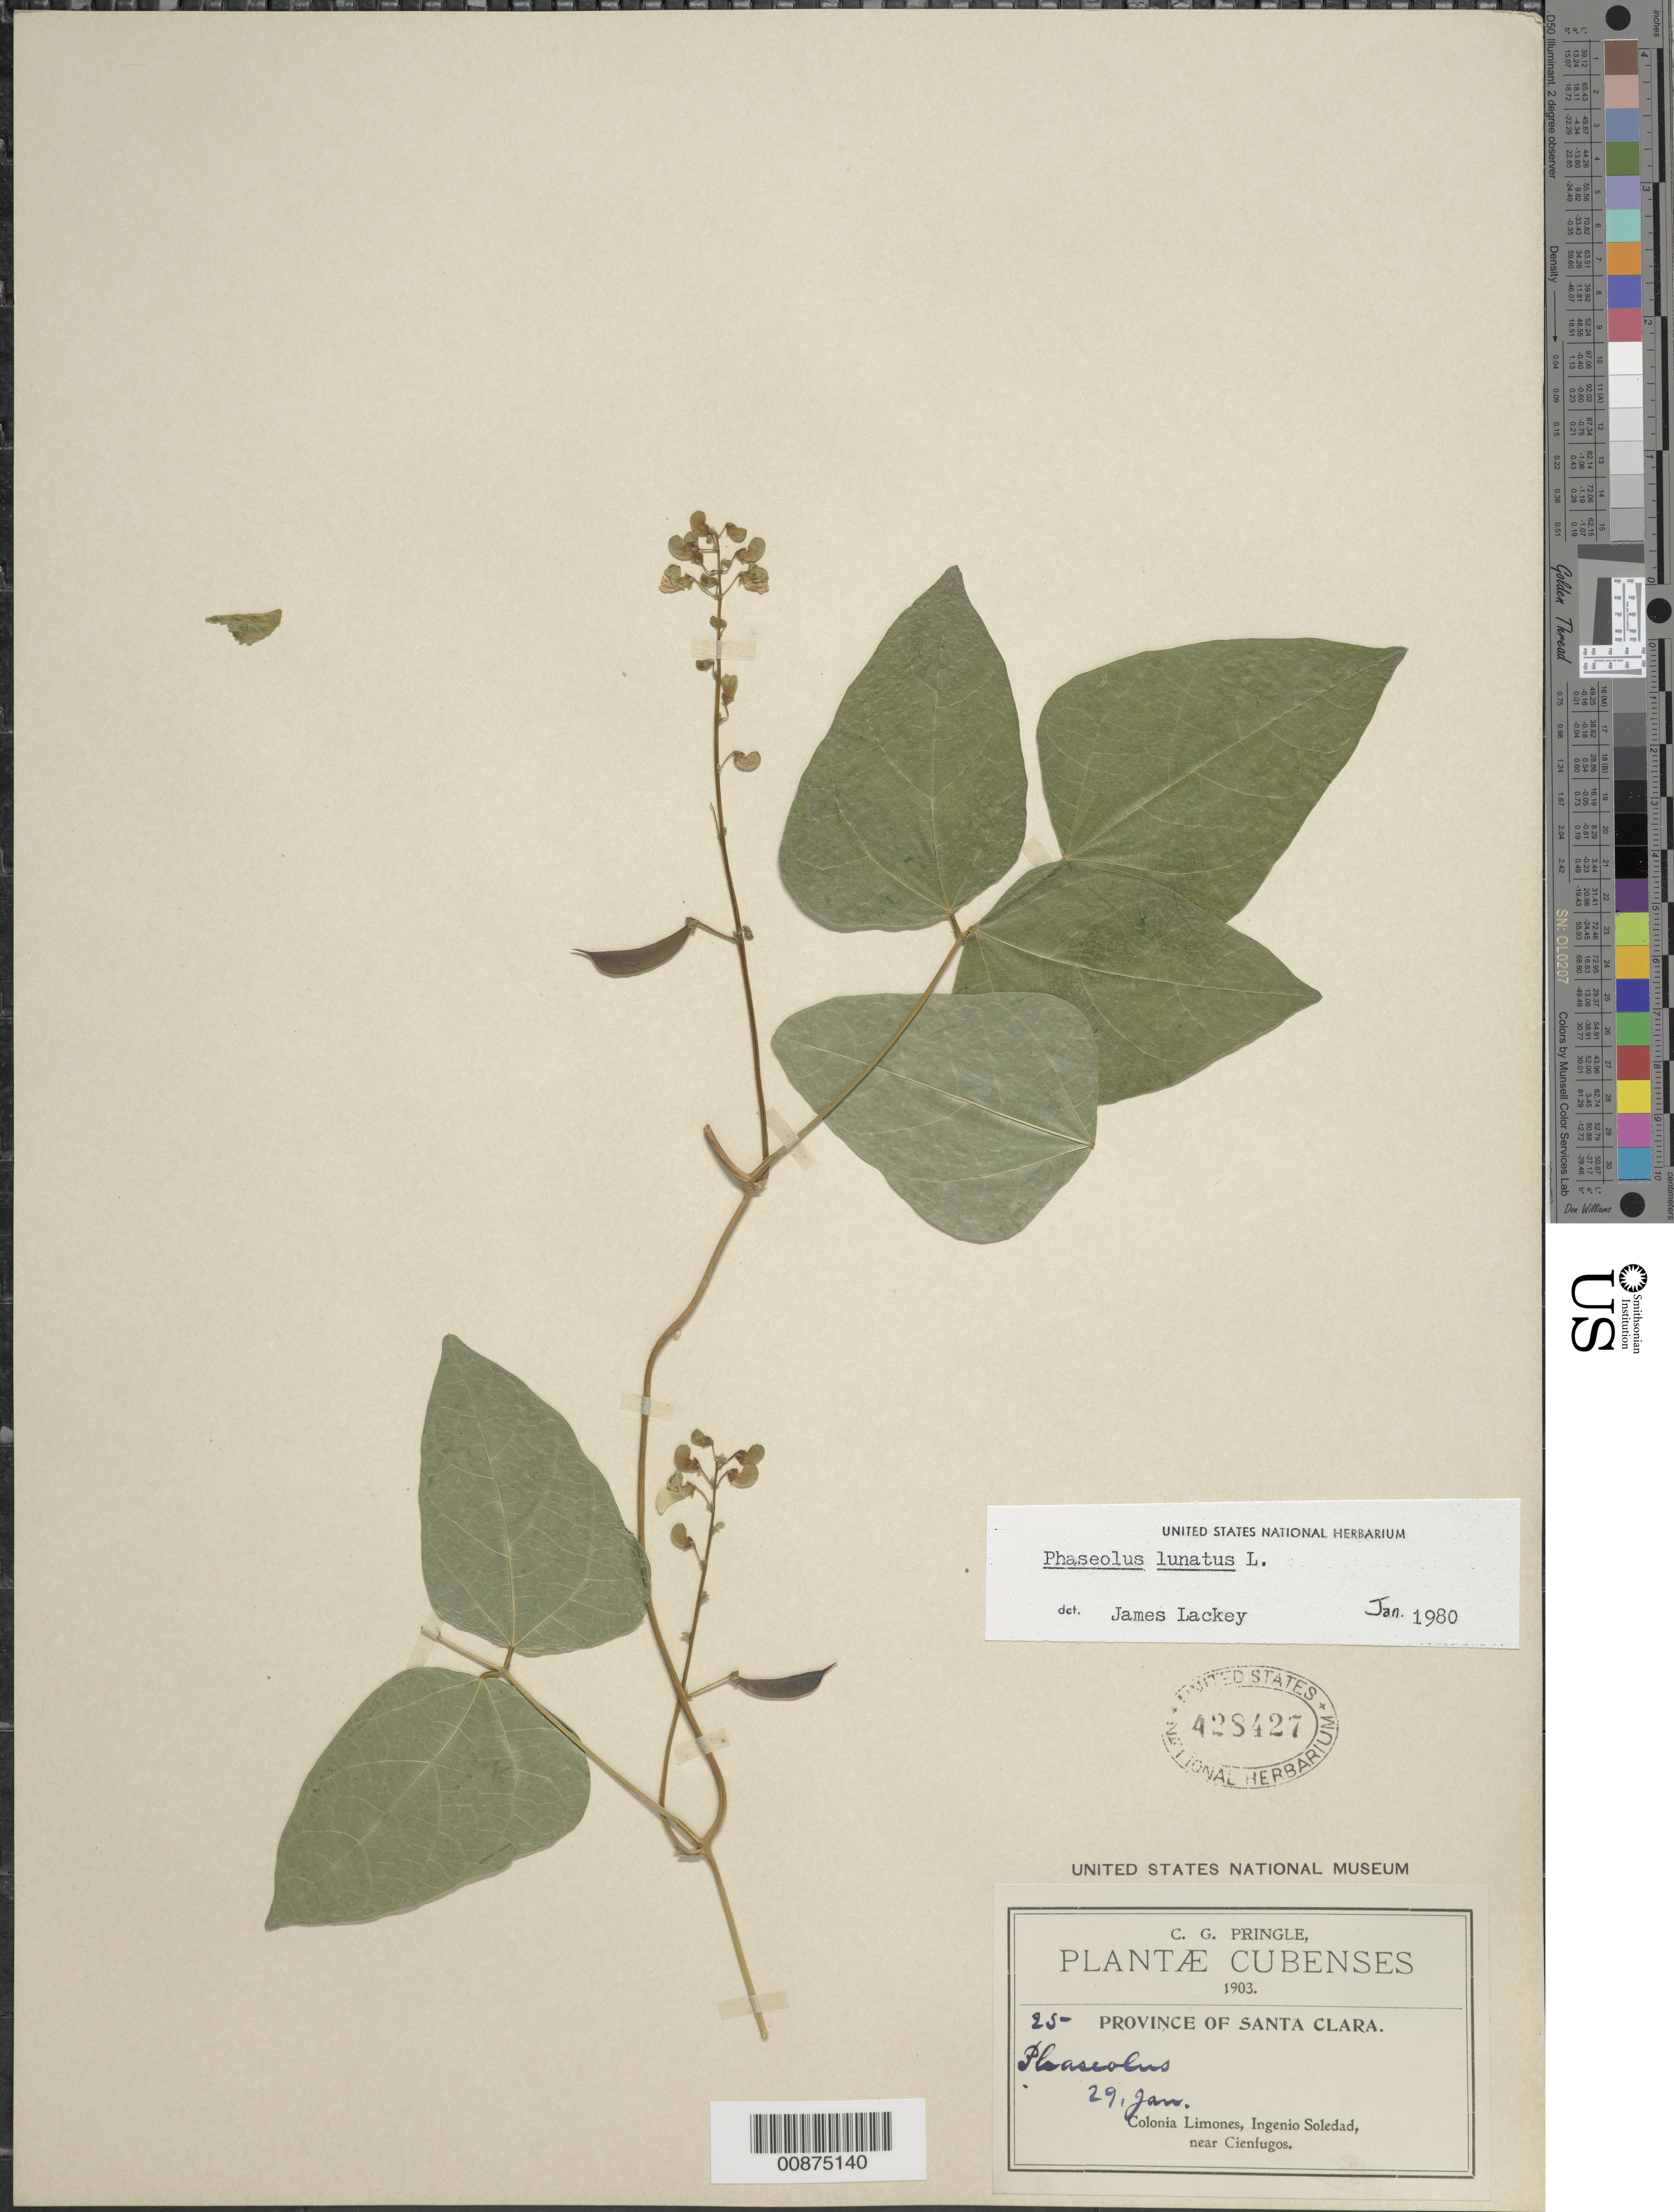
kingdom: Plantae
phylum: Tracheophyta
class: Magnoliopsida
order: Fabales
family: Fabaceae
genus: Phaseolus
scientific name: Phaseolus lunatus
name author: L.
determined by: Lackey, J.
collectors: C. G. Pringle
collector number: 25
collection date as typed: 29 Jan 1903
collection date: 1903-01-29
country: Cuba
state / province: Cienfuegos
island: Cuba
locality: Province of Santa Clara (obsolete) Colonia Limones, Ingenio Soledad near Cienfuegos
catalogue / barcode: US 428427